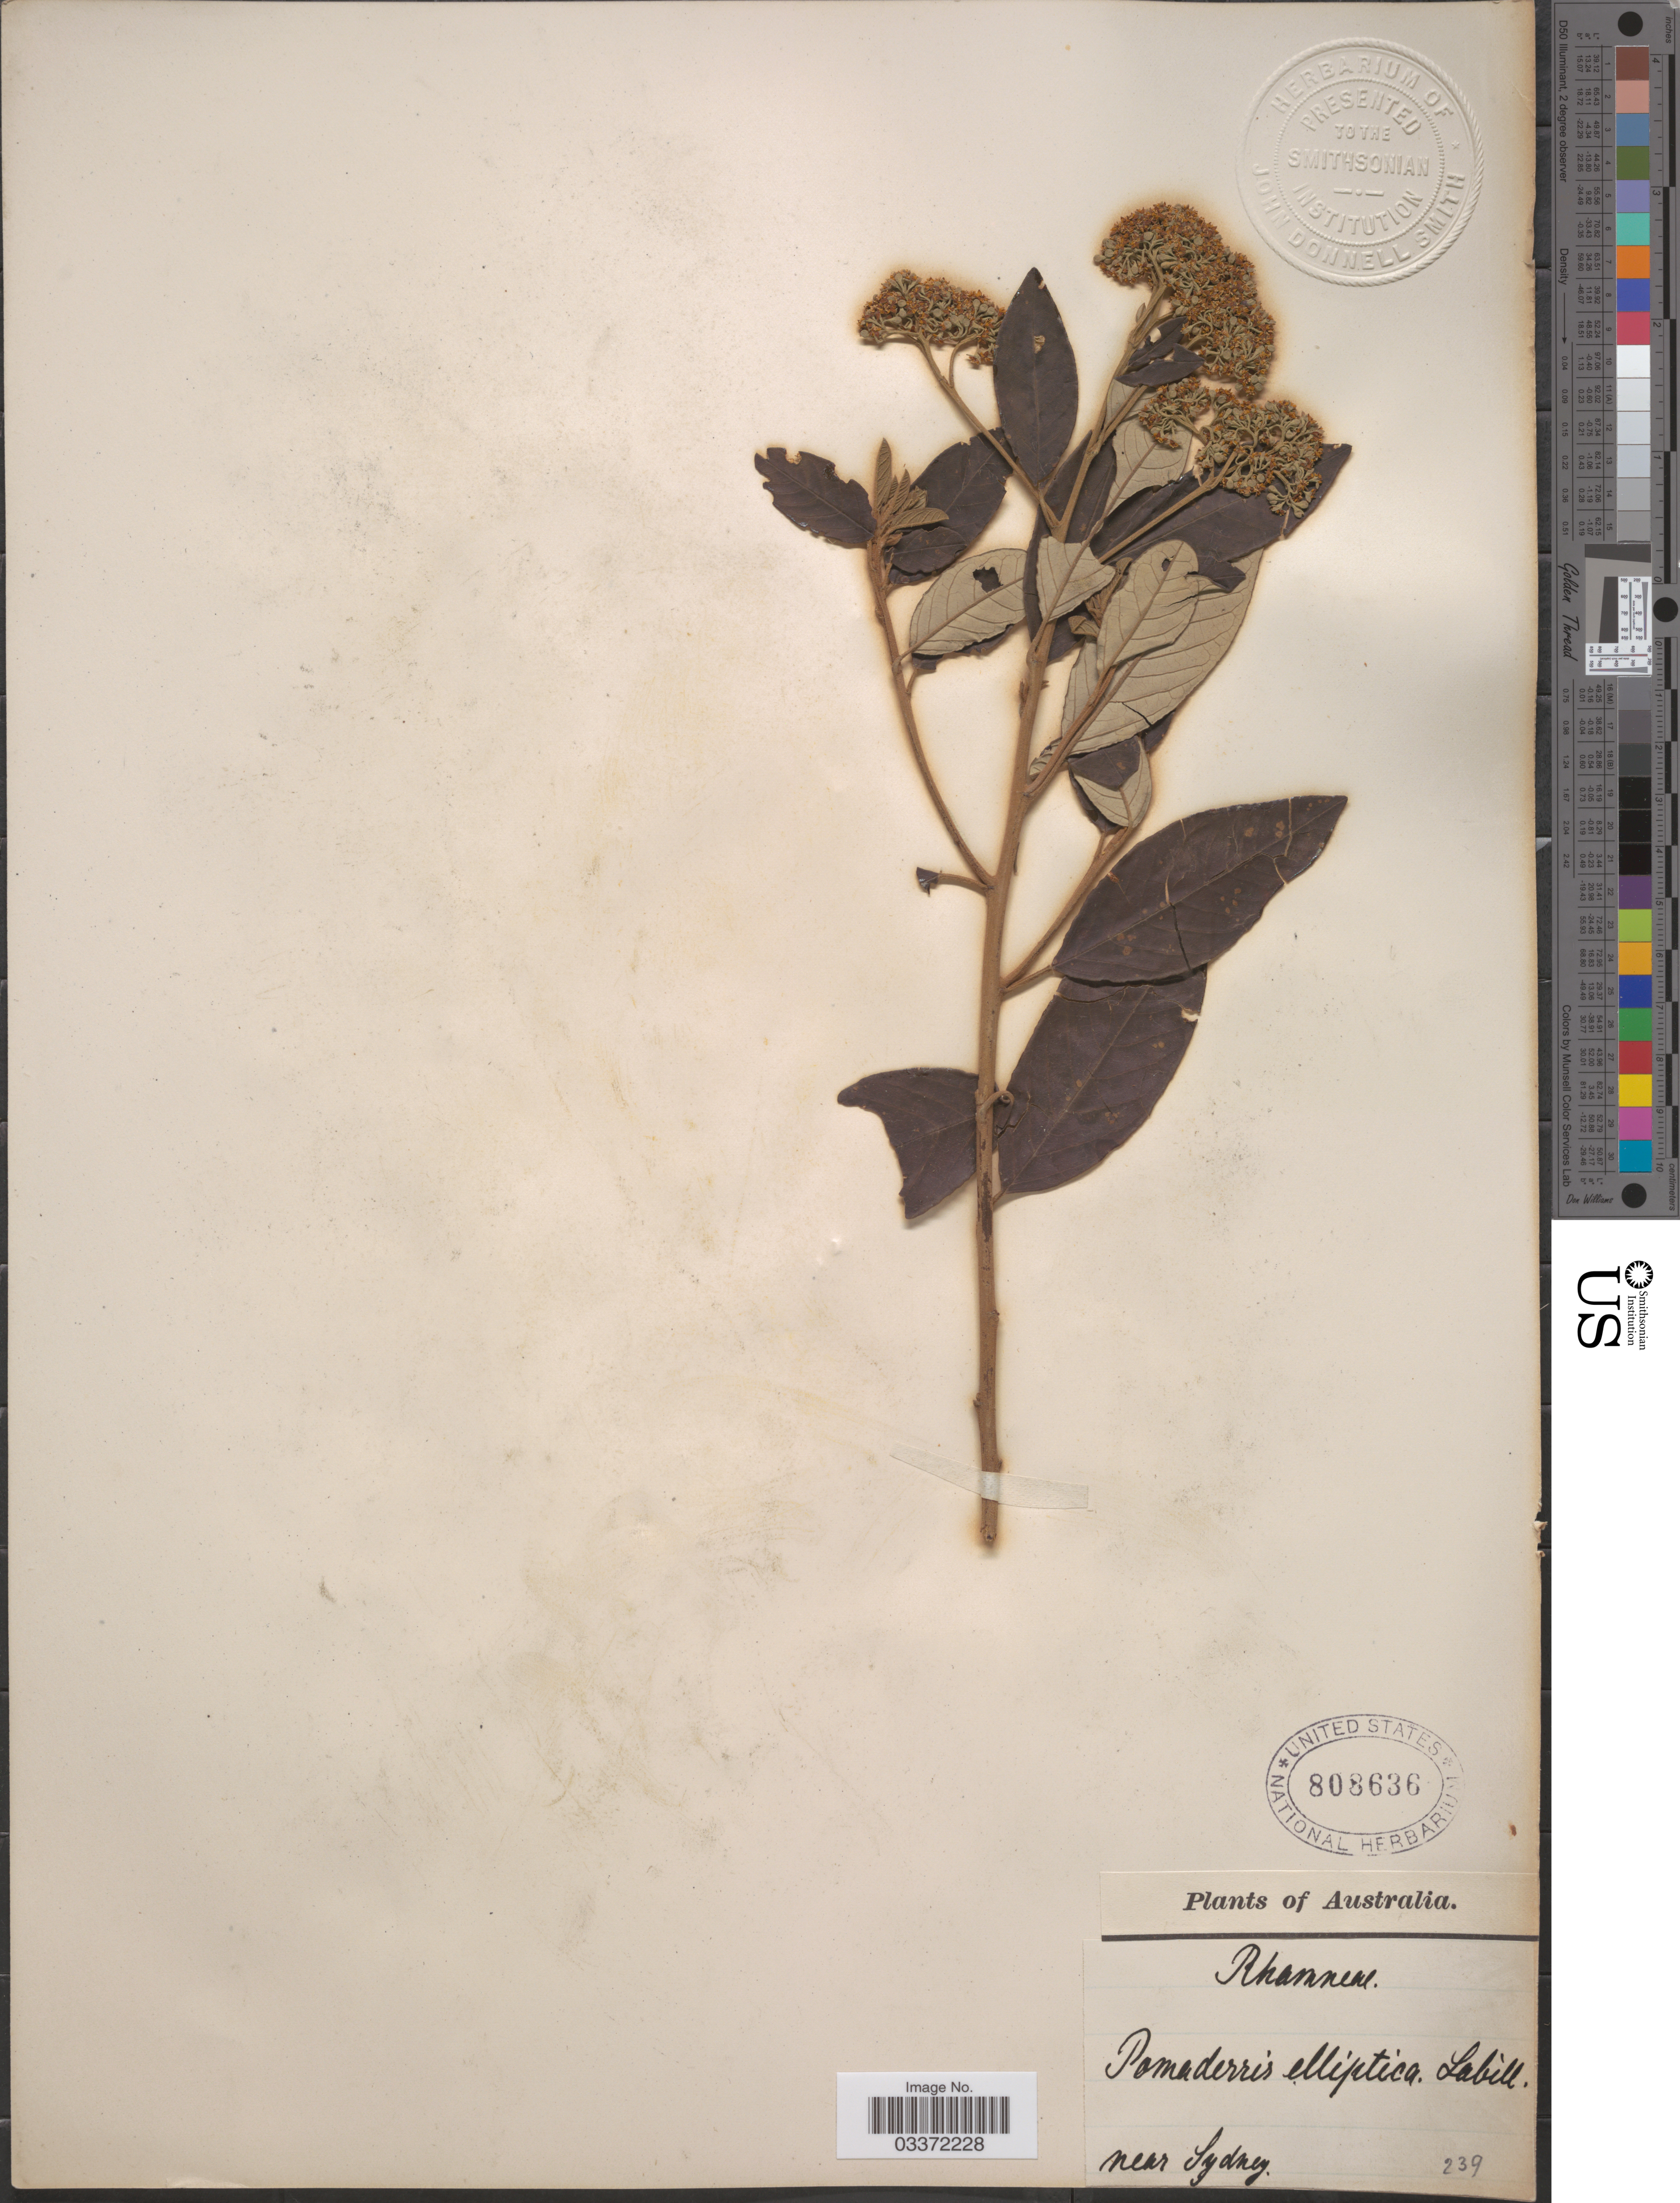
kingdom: Plantae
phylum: Tracheophyta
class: Magnoliopsida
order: Rosales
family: Rhamnaceae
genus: Pomaderris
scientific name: Pomaderris elliptica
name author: Labill.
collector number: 239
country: Australia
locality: Near Sydney.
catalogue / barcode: US 808636